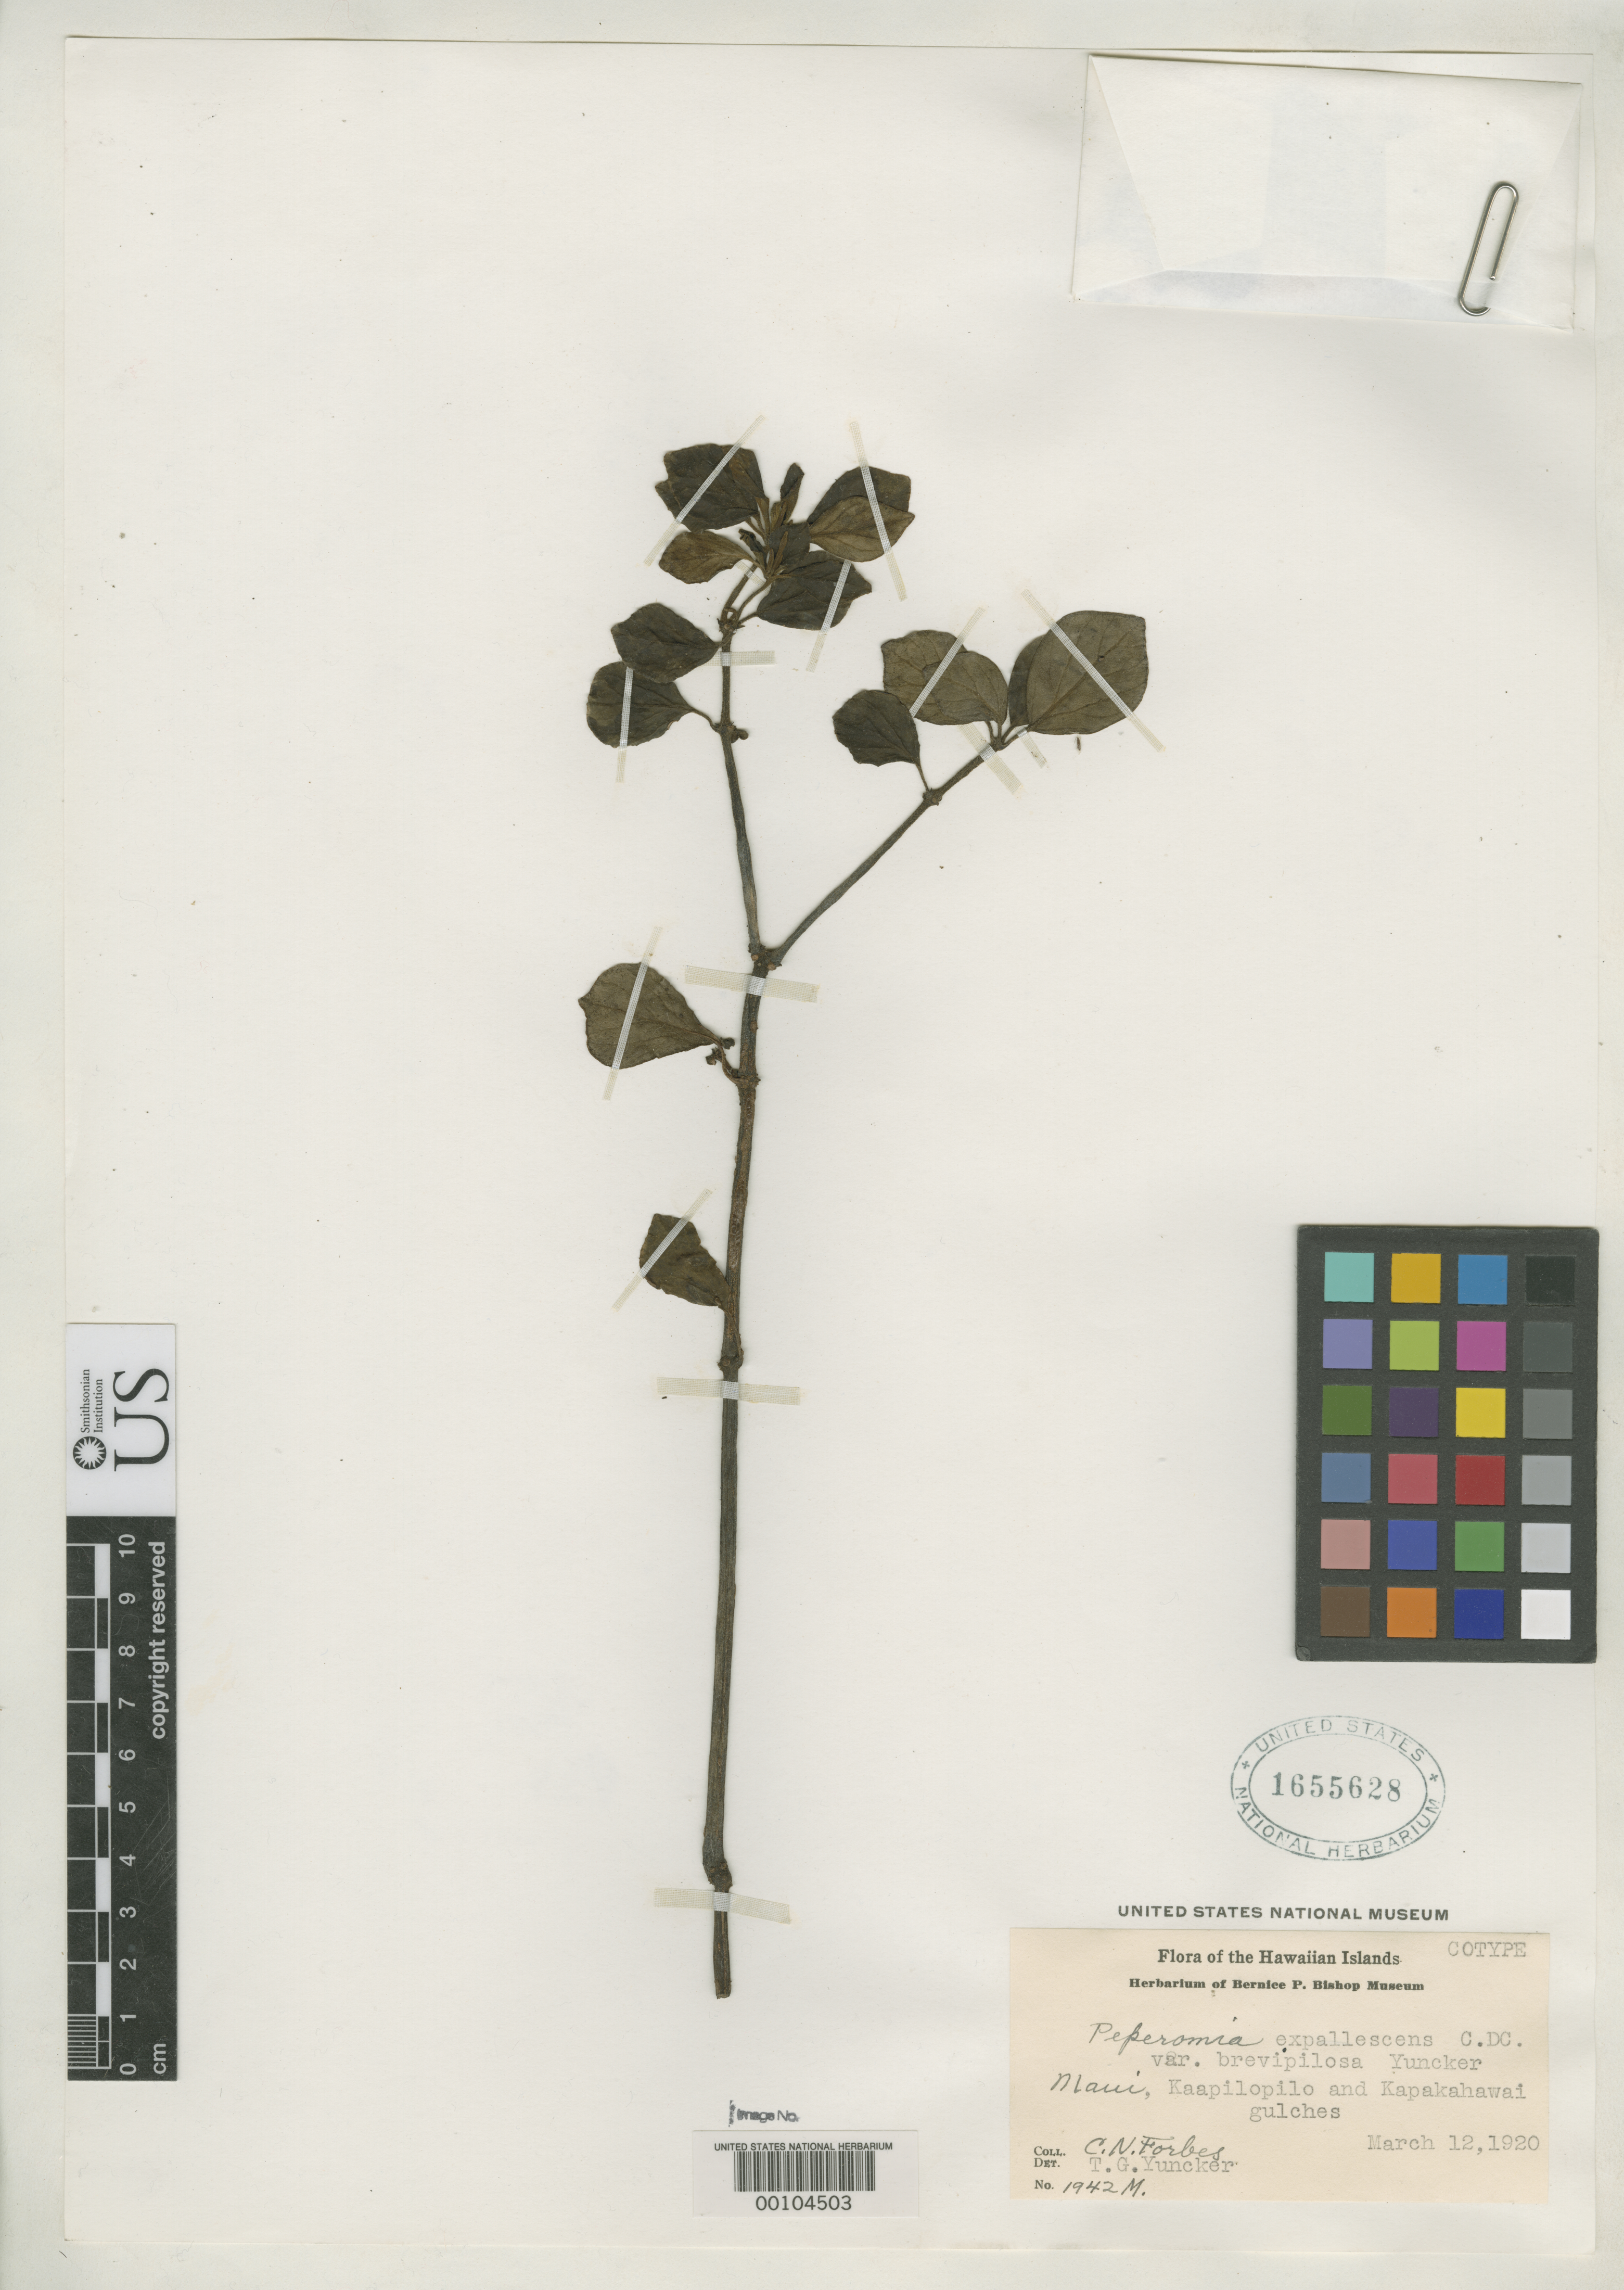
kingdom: Plantae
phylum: Tracheophyta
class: Magnoliopsida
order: Piperales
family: Piperaceae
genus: Peperomia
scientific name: Peperomia expallescens var. brevipilosa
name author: Yunck.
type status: Isotype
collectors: C. N. Forbes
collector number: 1942.M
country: United States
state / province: Hawaii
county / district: Maui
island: Maui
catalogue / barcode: US 1655628